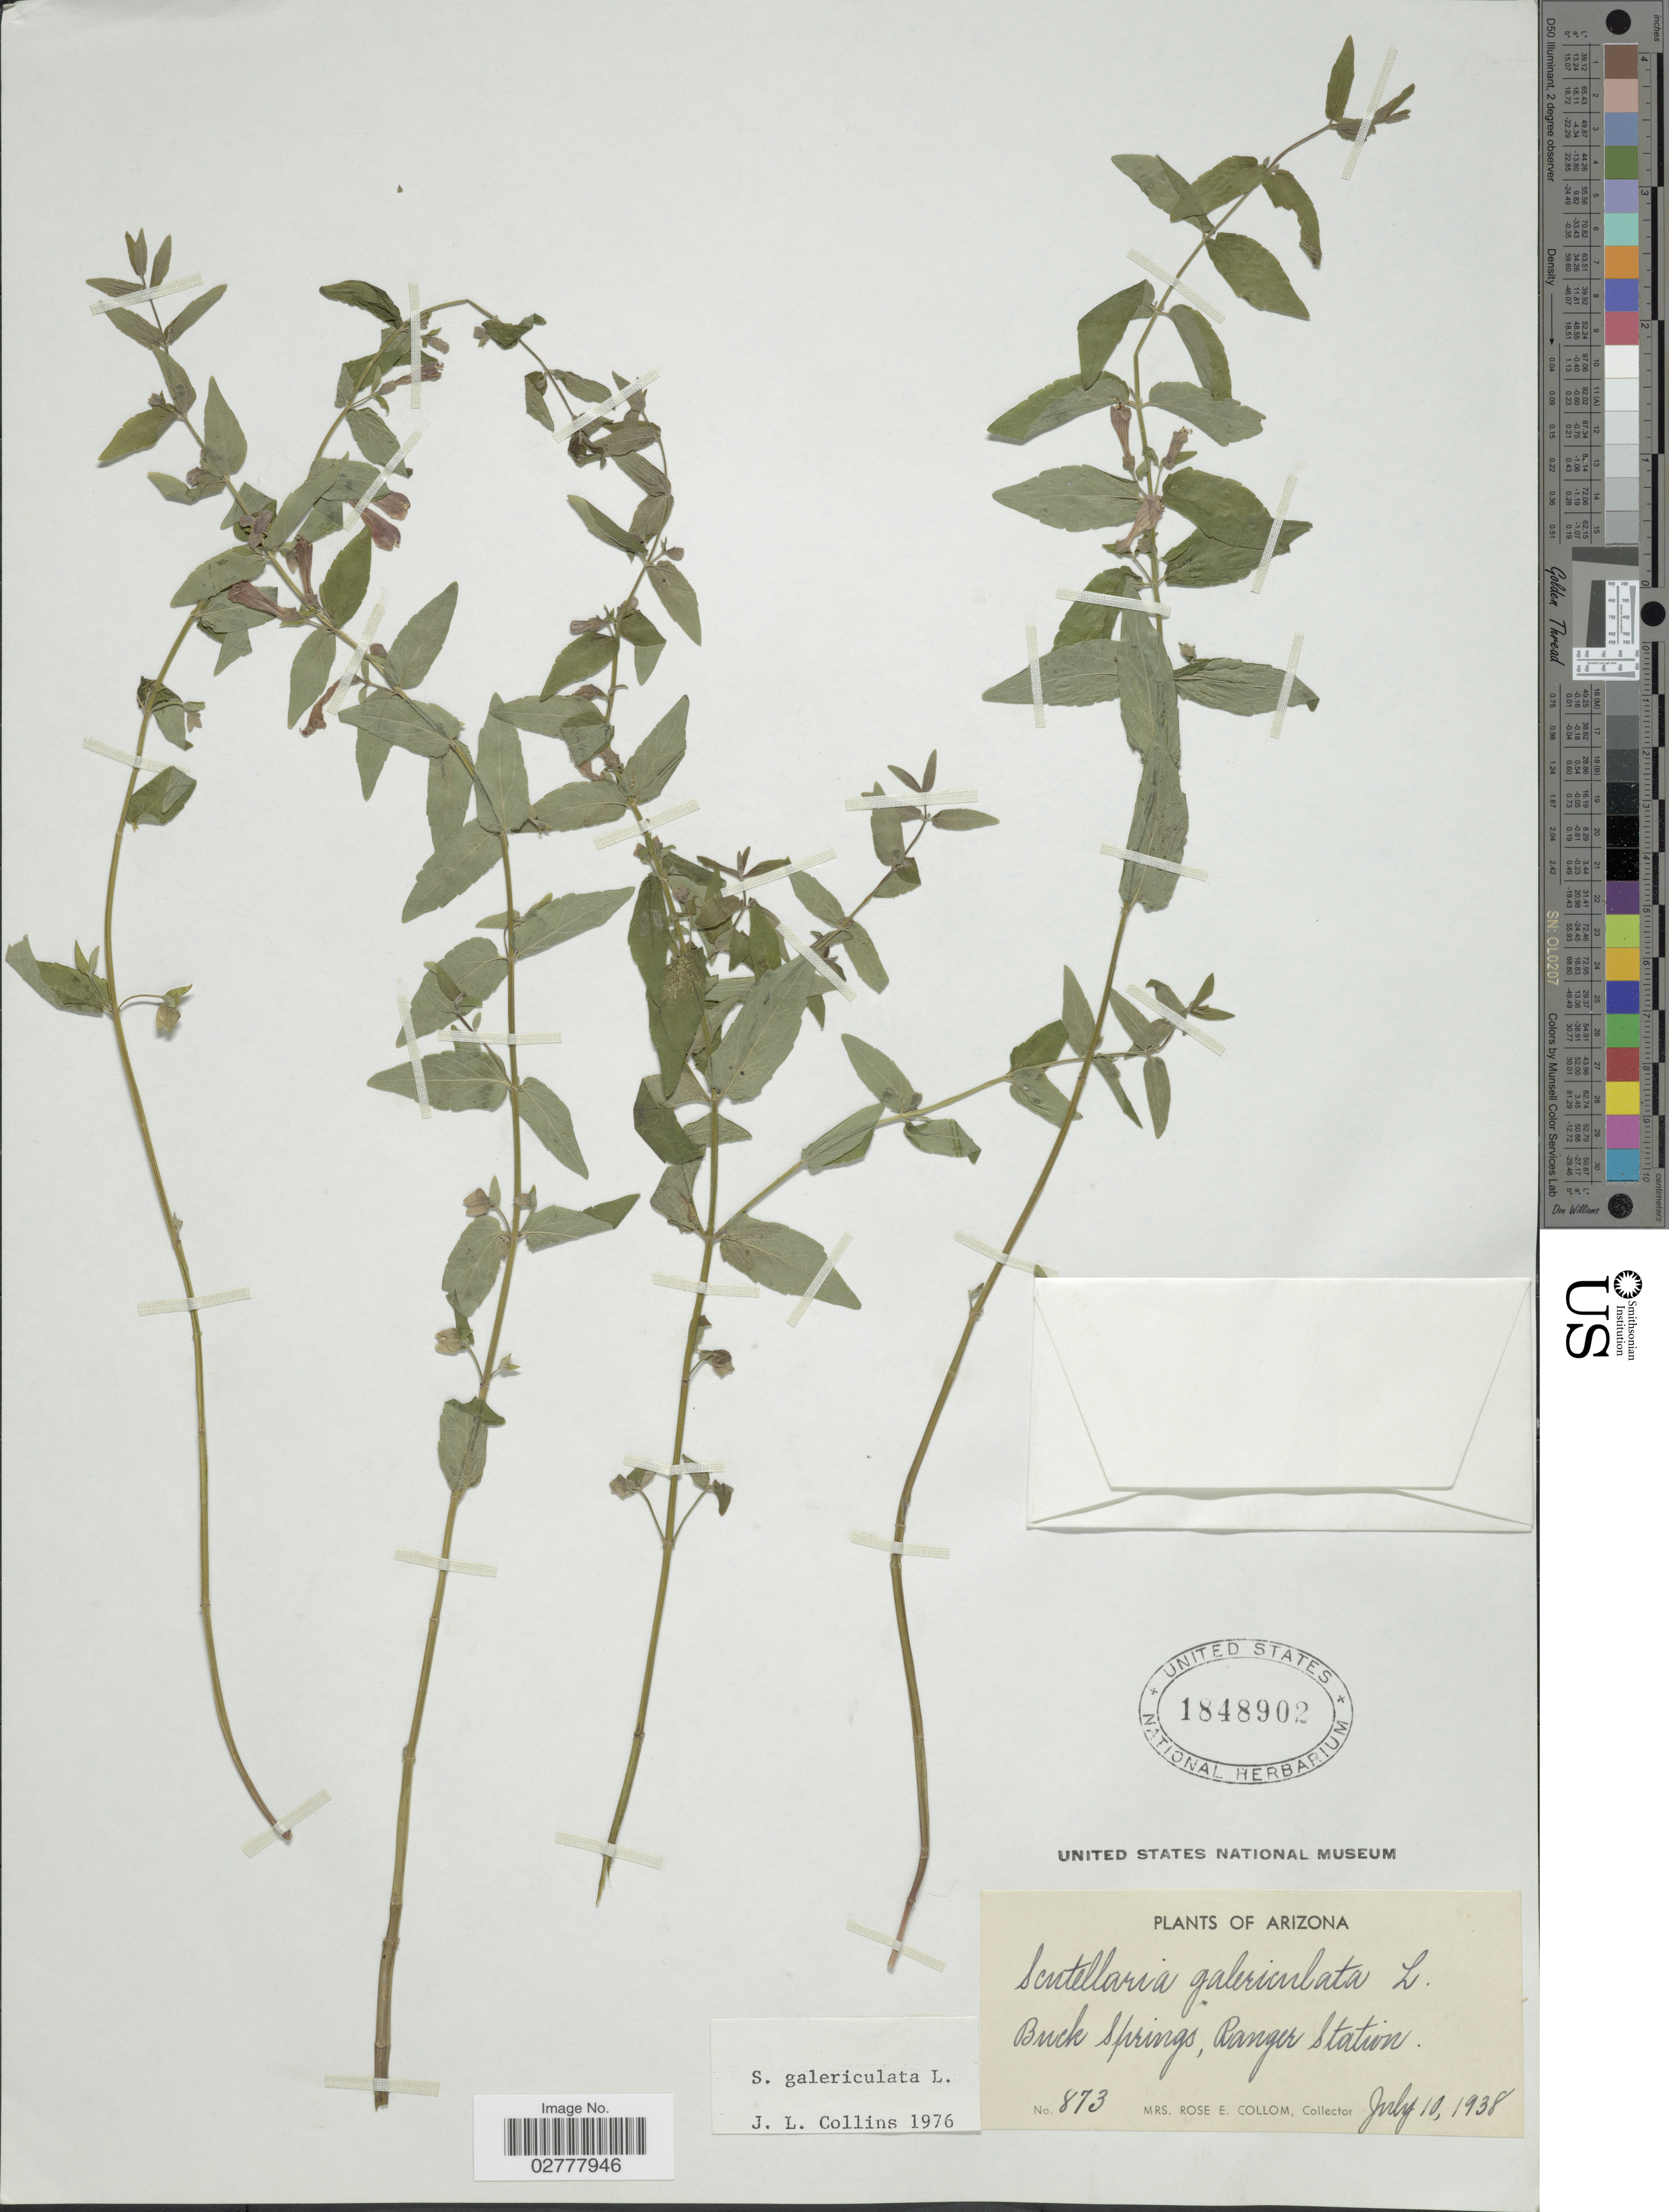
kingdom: Plantae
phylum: Tracheophyta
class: Magnoliopsida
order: Lamiales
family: Lamiaceae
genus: Scutellaria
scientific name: Scutellaria galericulata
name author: L.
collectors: R. E. Collom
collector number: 873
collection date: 1938-07-10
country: United States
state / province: Arizona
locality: Buck Springs, Ranger Station.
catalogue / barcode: US 1848902